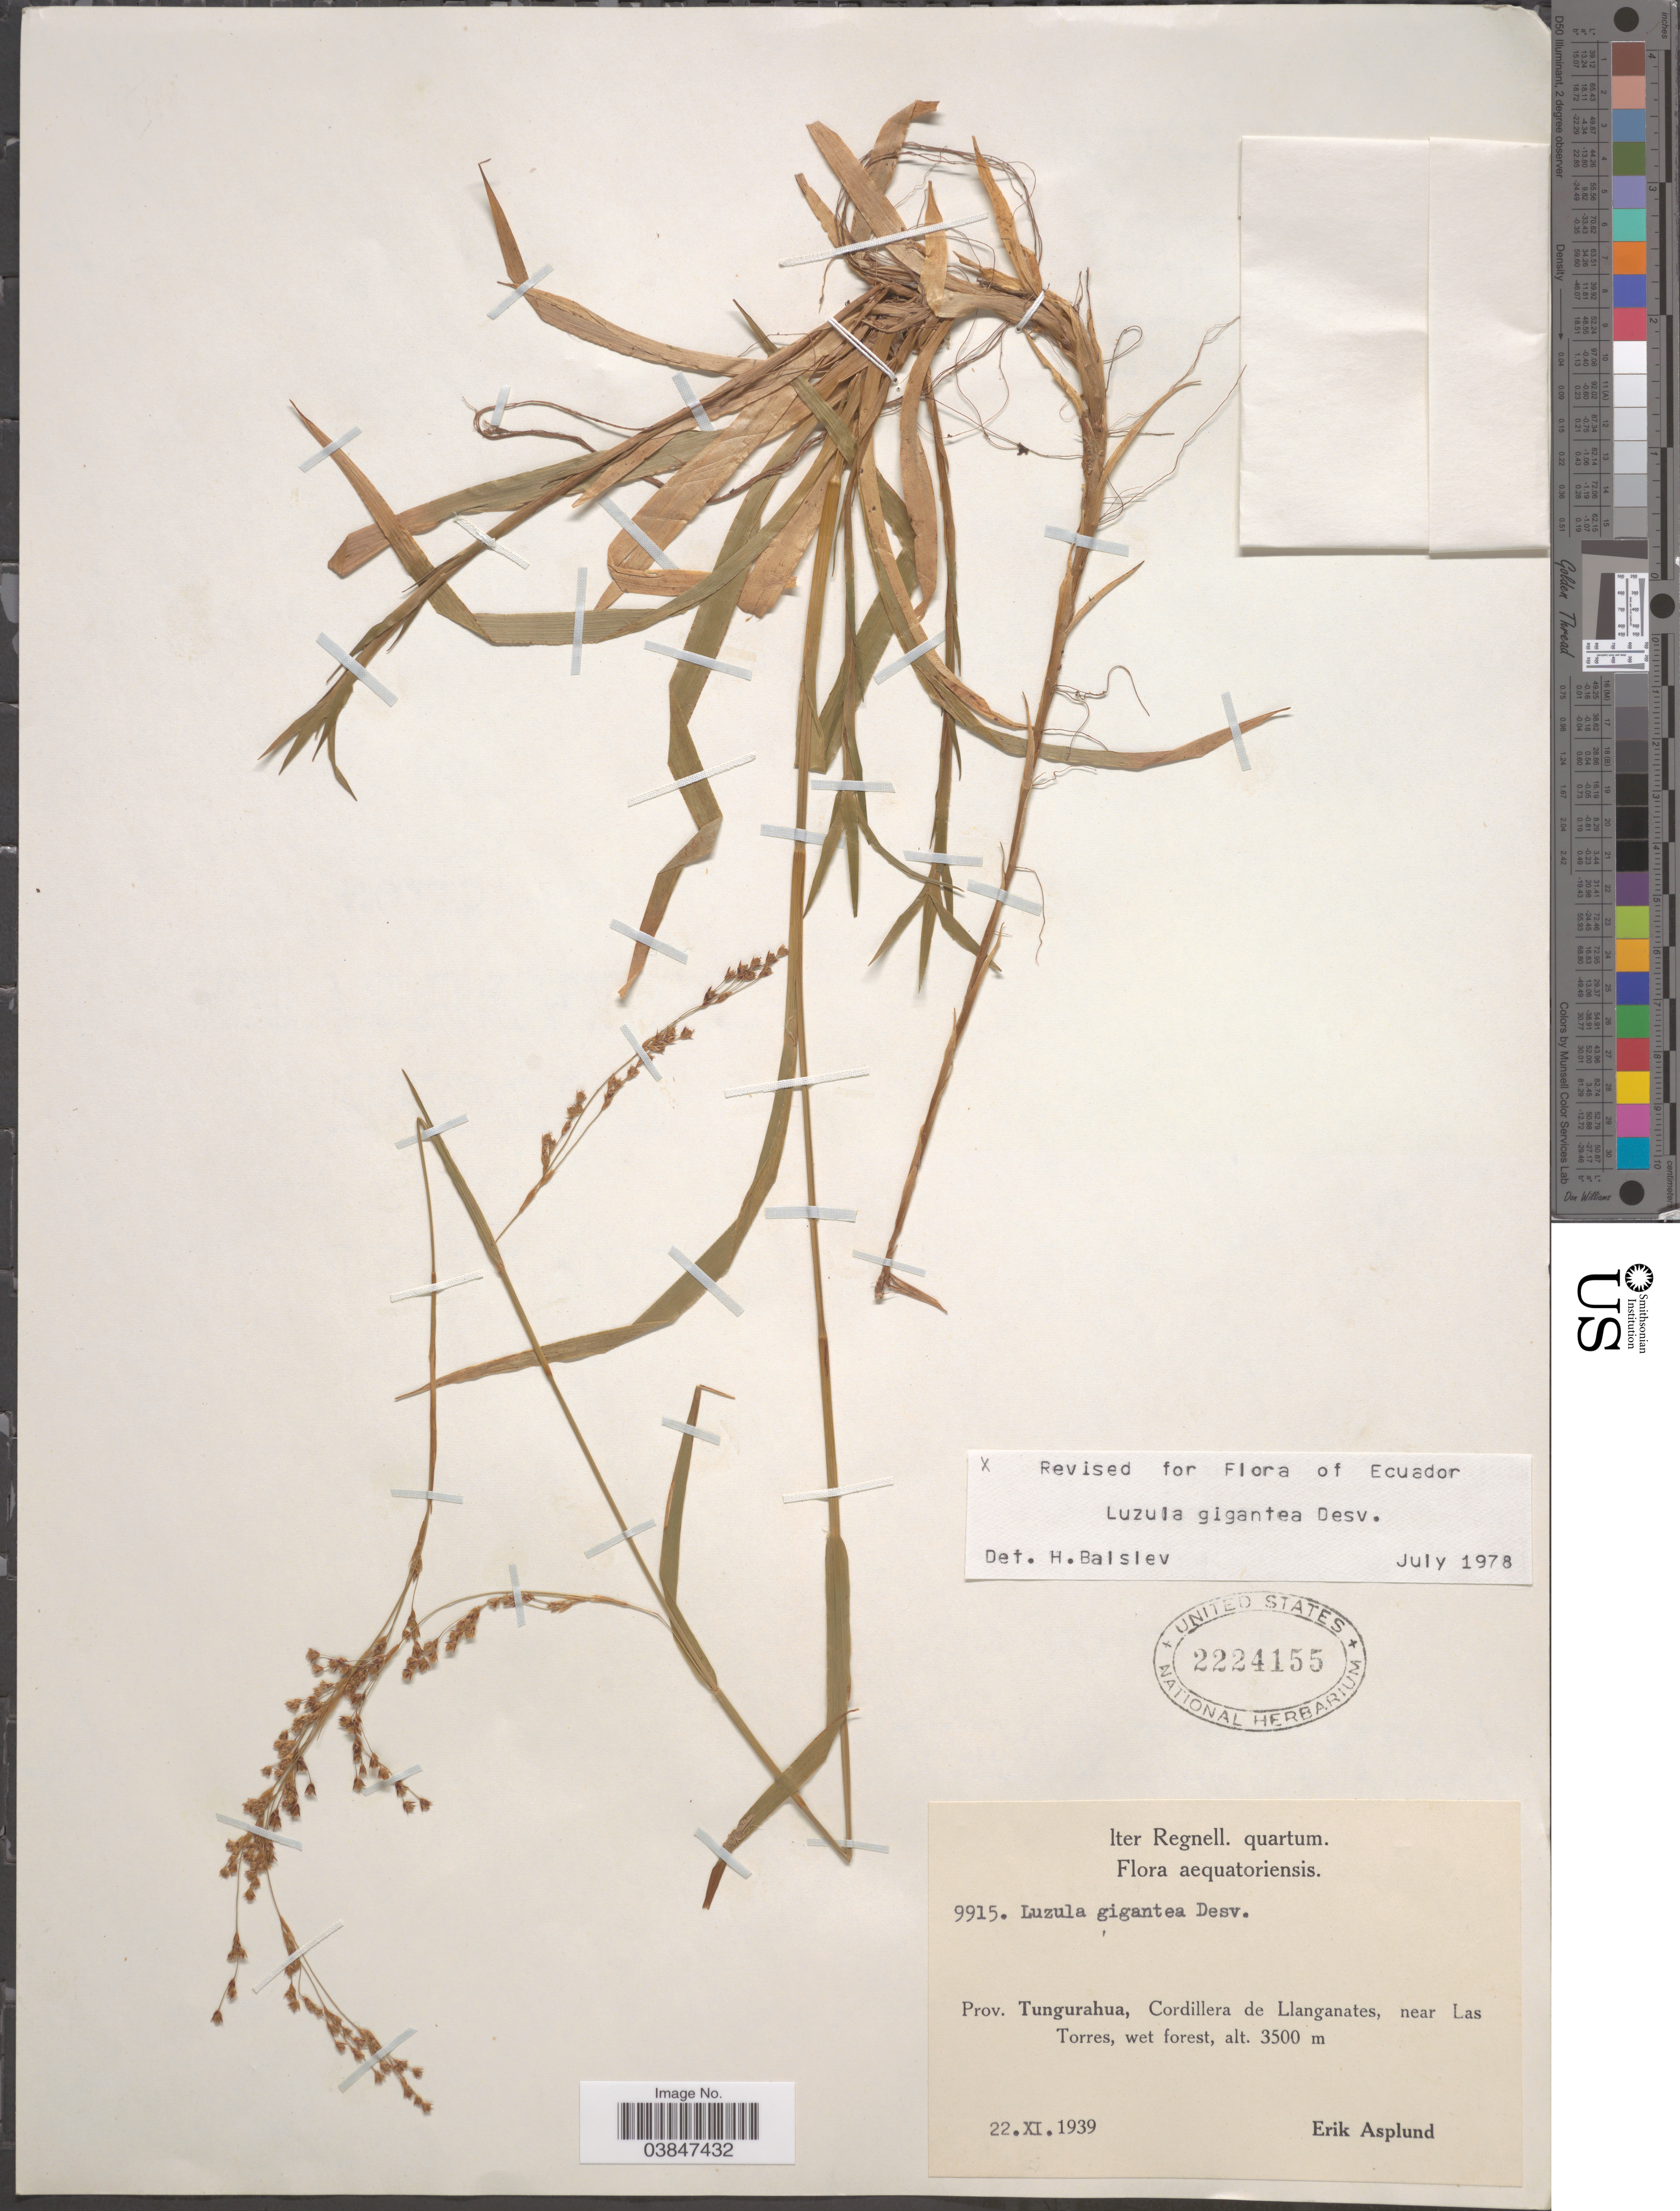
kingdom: Plantae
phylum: Tracheophyta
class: Liliopsida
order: Poales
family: Juncaceae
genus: Luzula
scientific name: Luzula gigantea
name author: Desv.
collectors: E. Asplund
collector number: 9915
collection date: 1939-11-22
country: Ecuador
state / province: Tungurahua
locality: Cordillera de Llanganates, near Las Torres.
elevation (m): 3500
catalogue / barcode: US 2224155